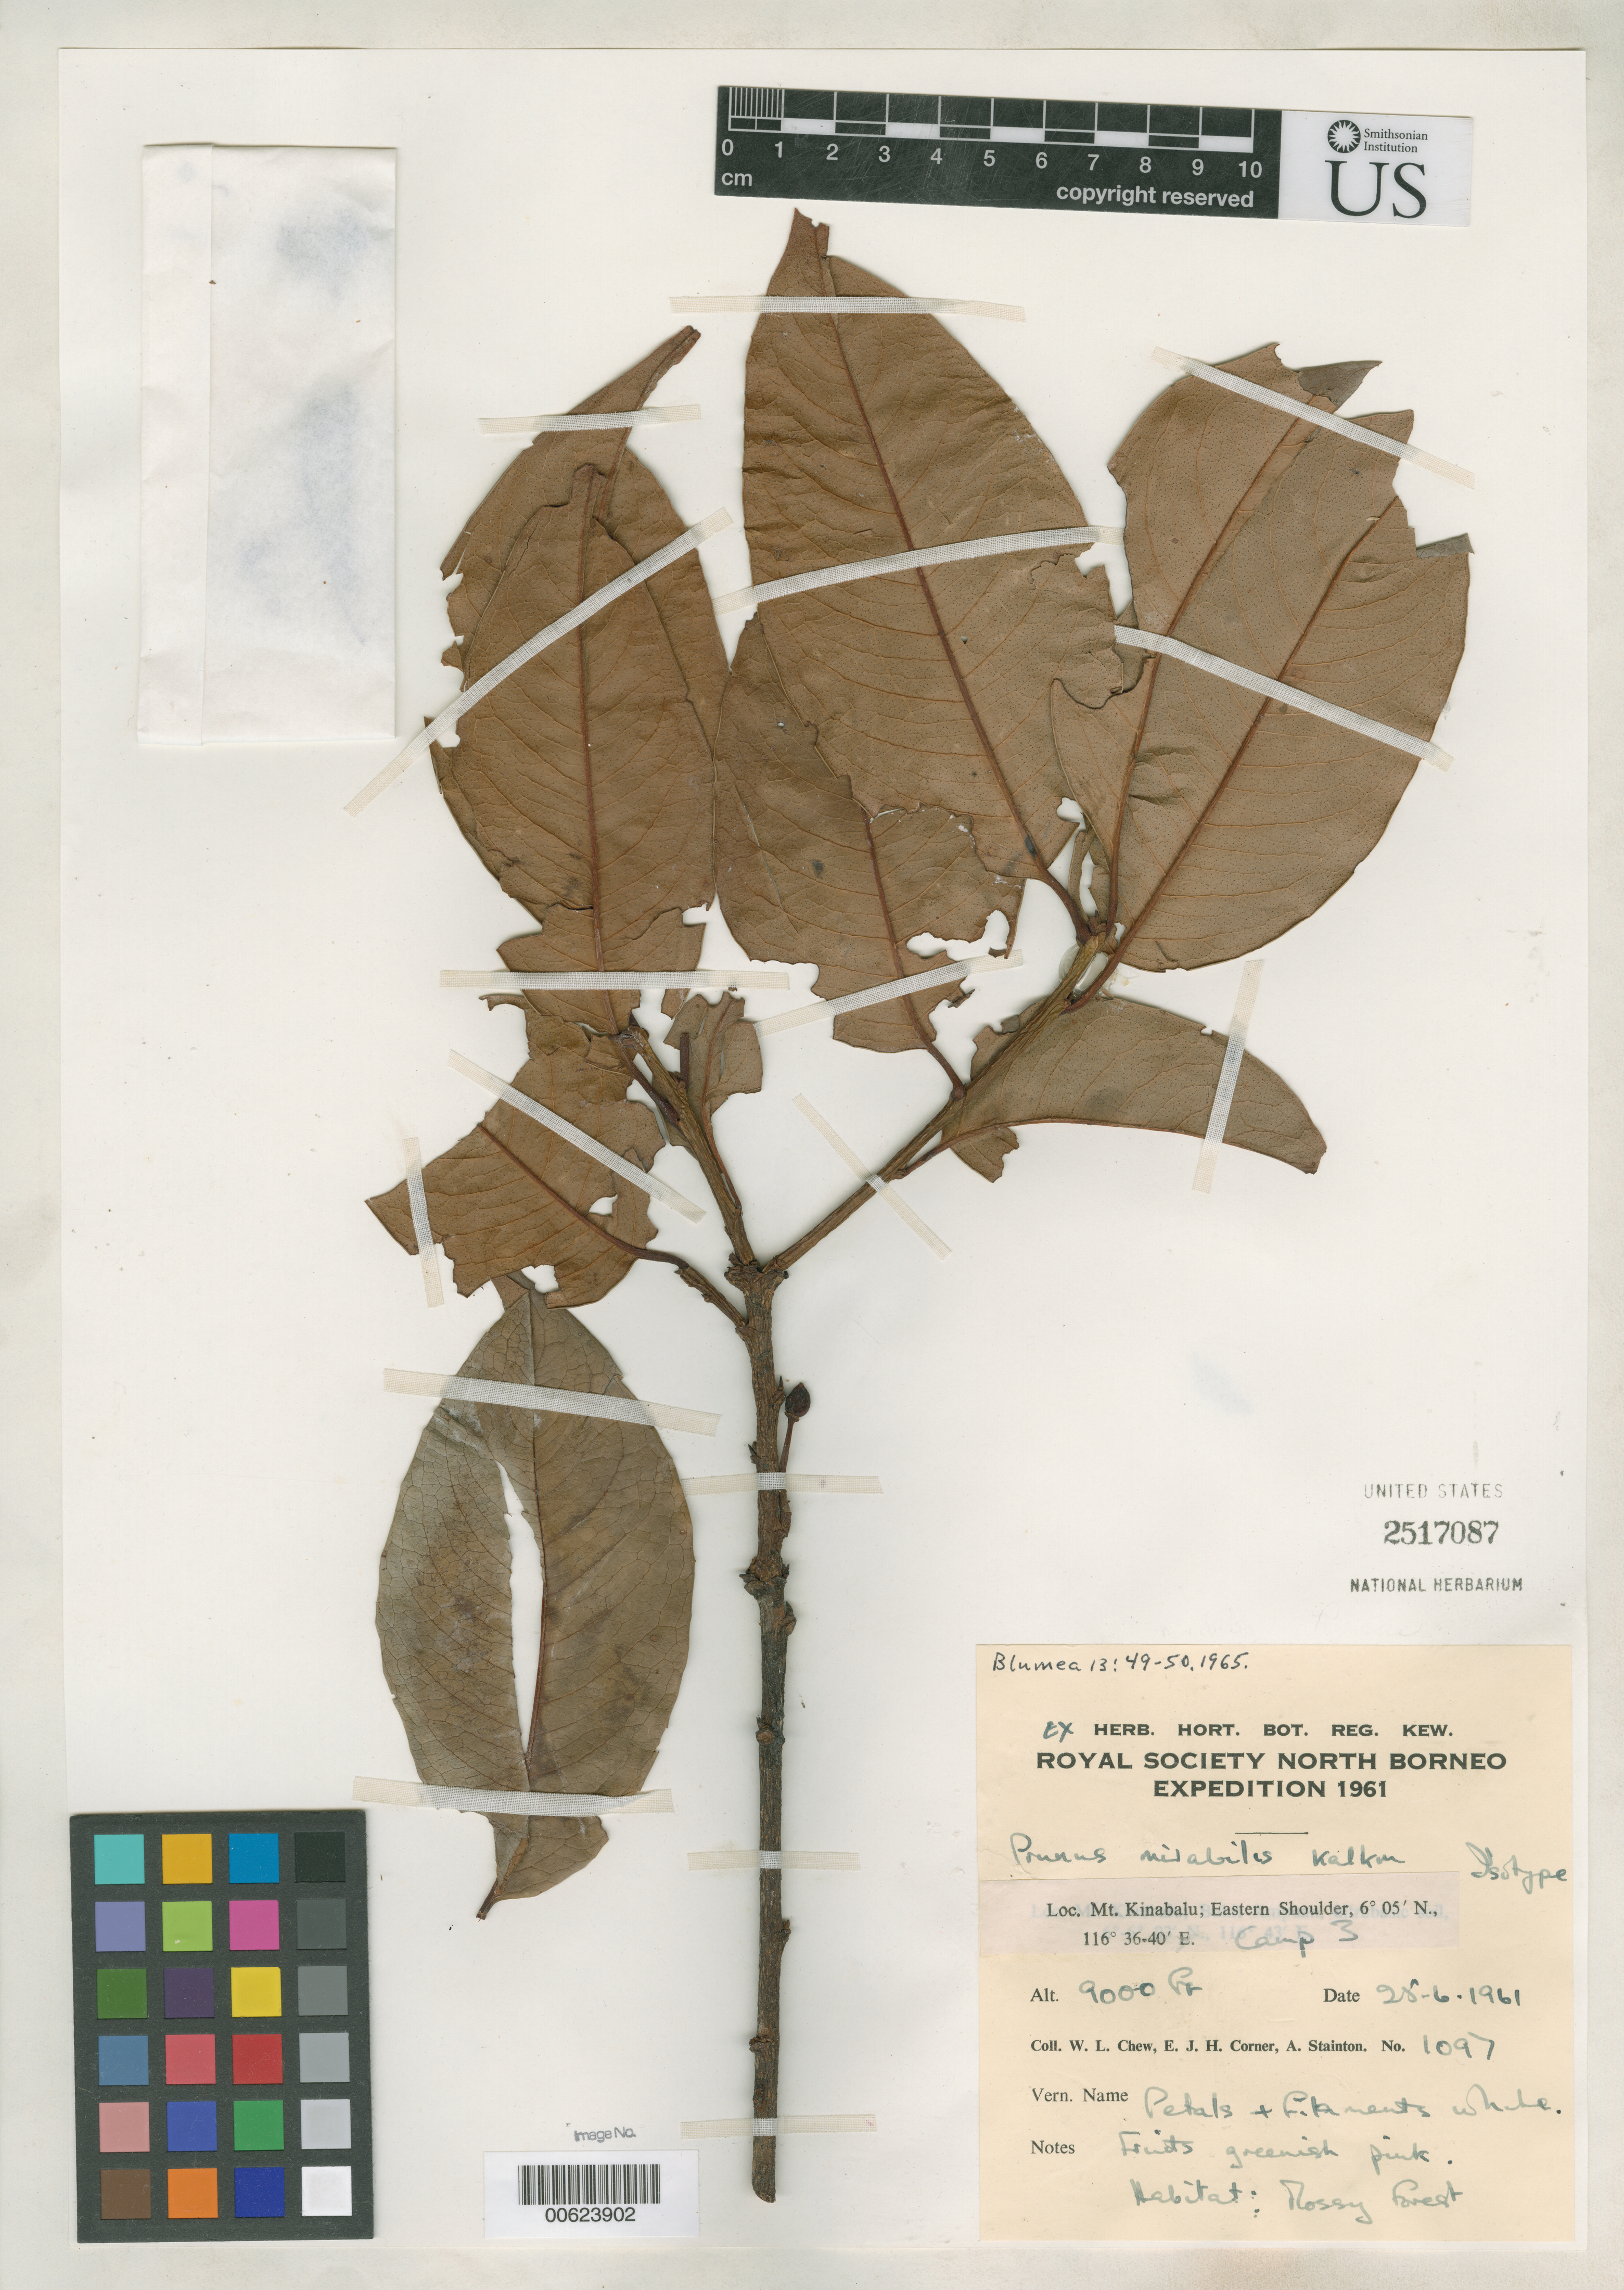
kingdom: Plantae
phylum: Tracheophyta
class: Magnoliopsida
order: Rosales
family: Rosaceae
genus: Prunus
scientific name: Prunus mirabilis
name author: Kalkman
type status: Isotype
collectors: W. Chew, E. Corner & A. Stainton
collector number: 1097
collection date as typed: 25 Jun 1961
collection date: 1961-06-25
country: Malaysia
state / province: Sabah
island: Borneo Island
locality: Mt. Kinabalu, eastern shoulder, camp 3.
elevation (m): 2743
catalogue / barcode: US 2517087